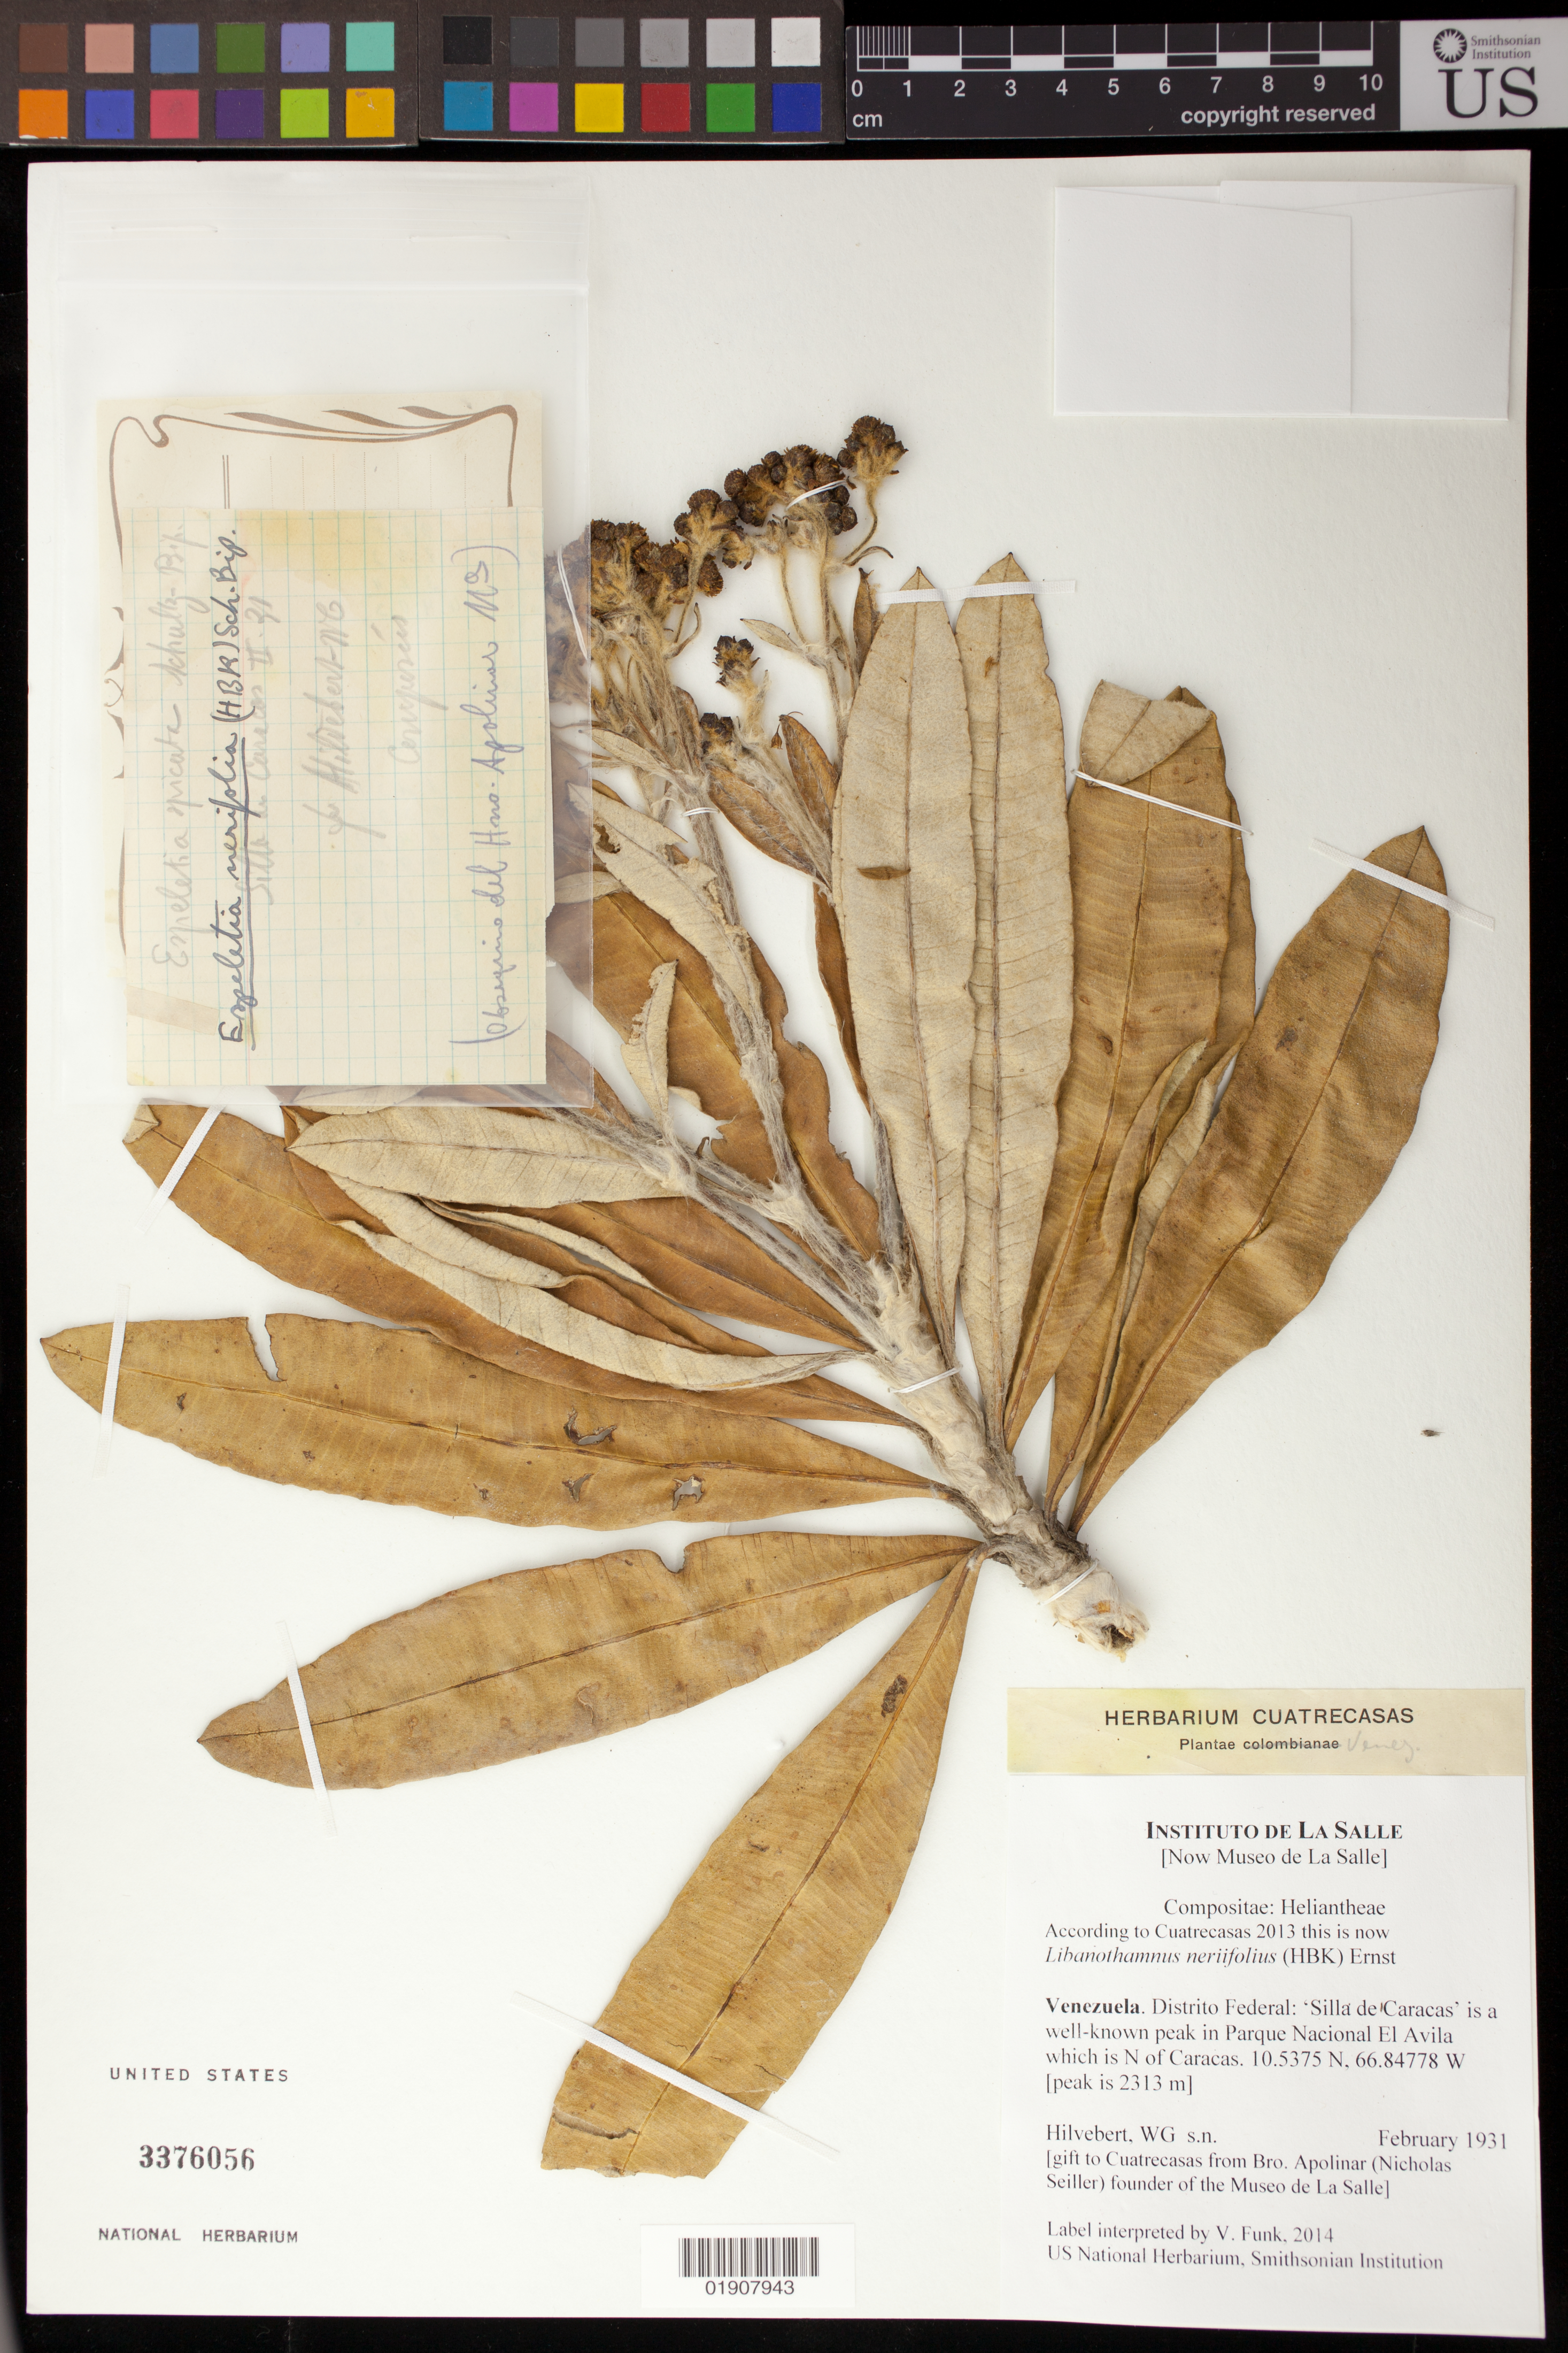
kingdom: Plantae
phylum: Tracheophyta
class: Magnoliopsida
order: Asterales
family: Asteraceae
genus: Libanothamnus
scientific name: Libanothamnus neriifolius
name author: (Sch. Bip. ex Wedd.) Ernst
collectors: W. Hilvebert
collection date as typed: February 1931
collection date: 1931-02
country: Venezuela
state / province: Distrito Federal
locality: Silla de Caracas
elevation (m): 2313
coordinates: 10.5375 N, 66.84778 W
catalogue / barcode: US 3376056